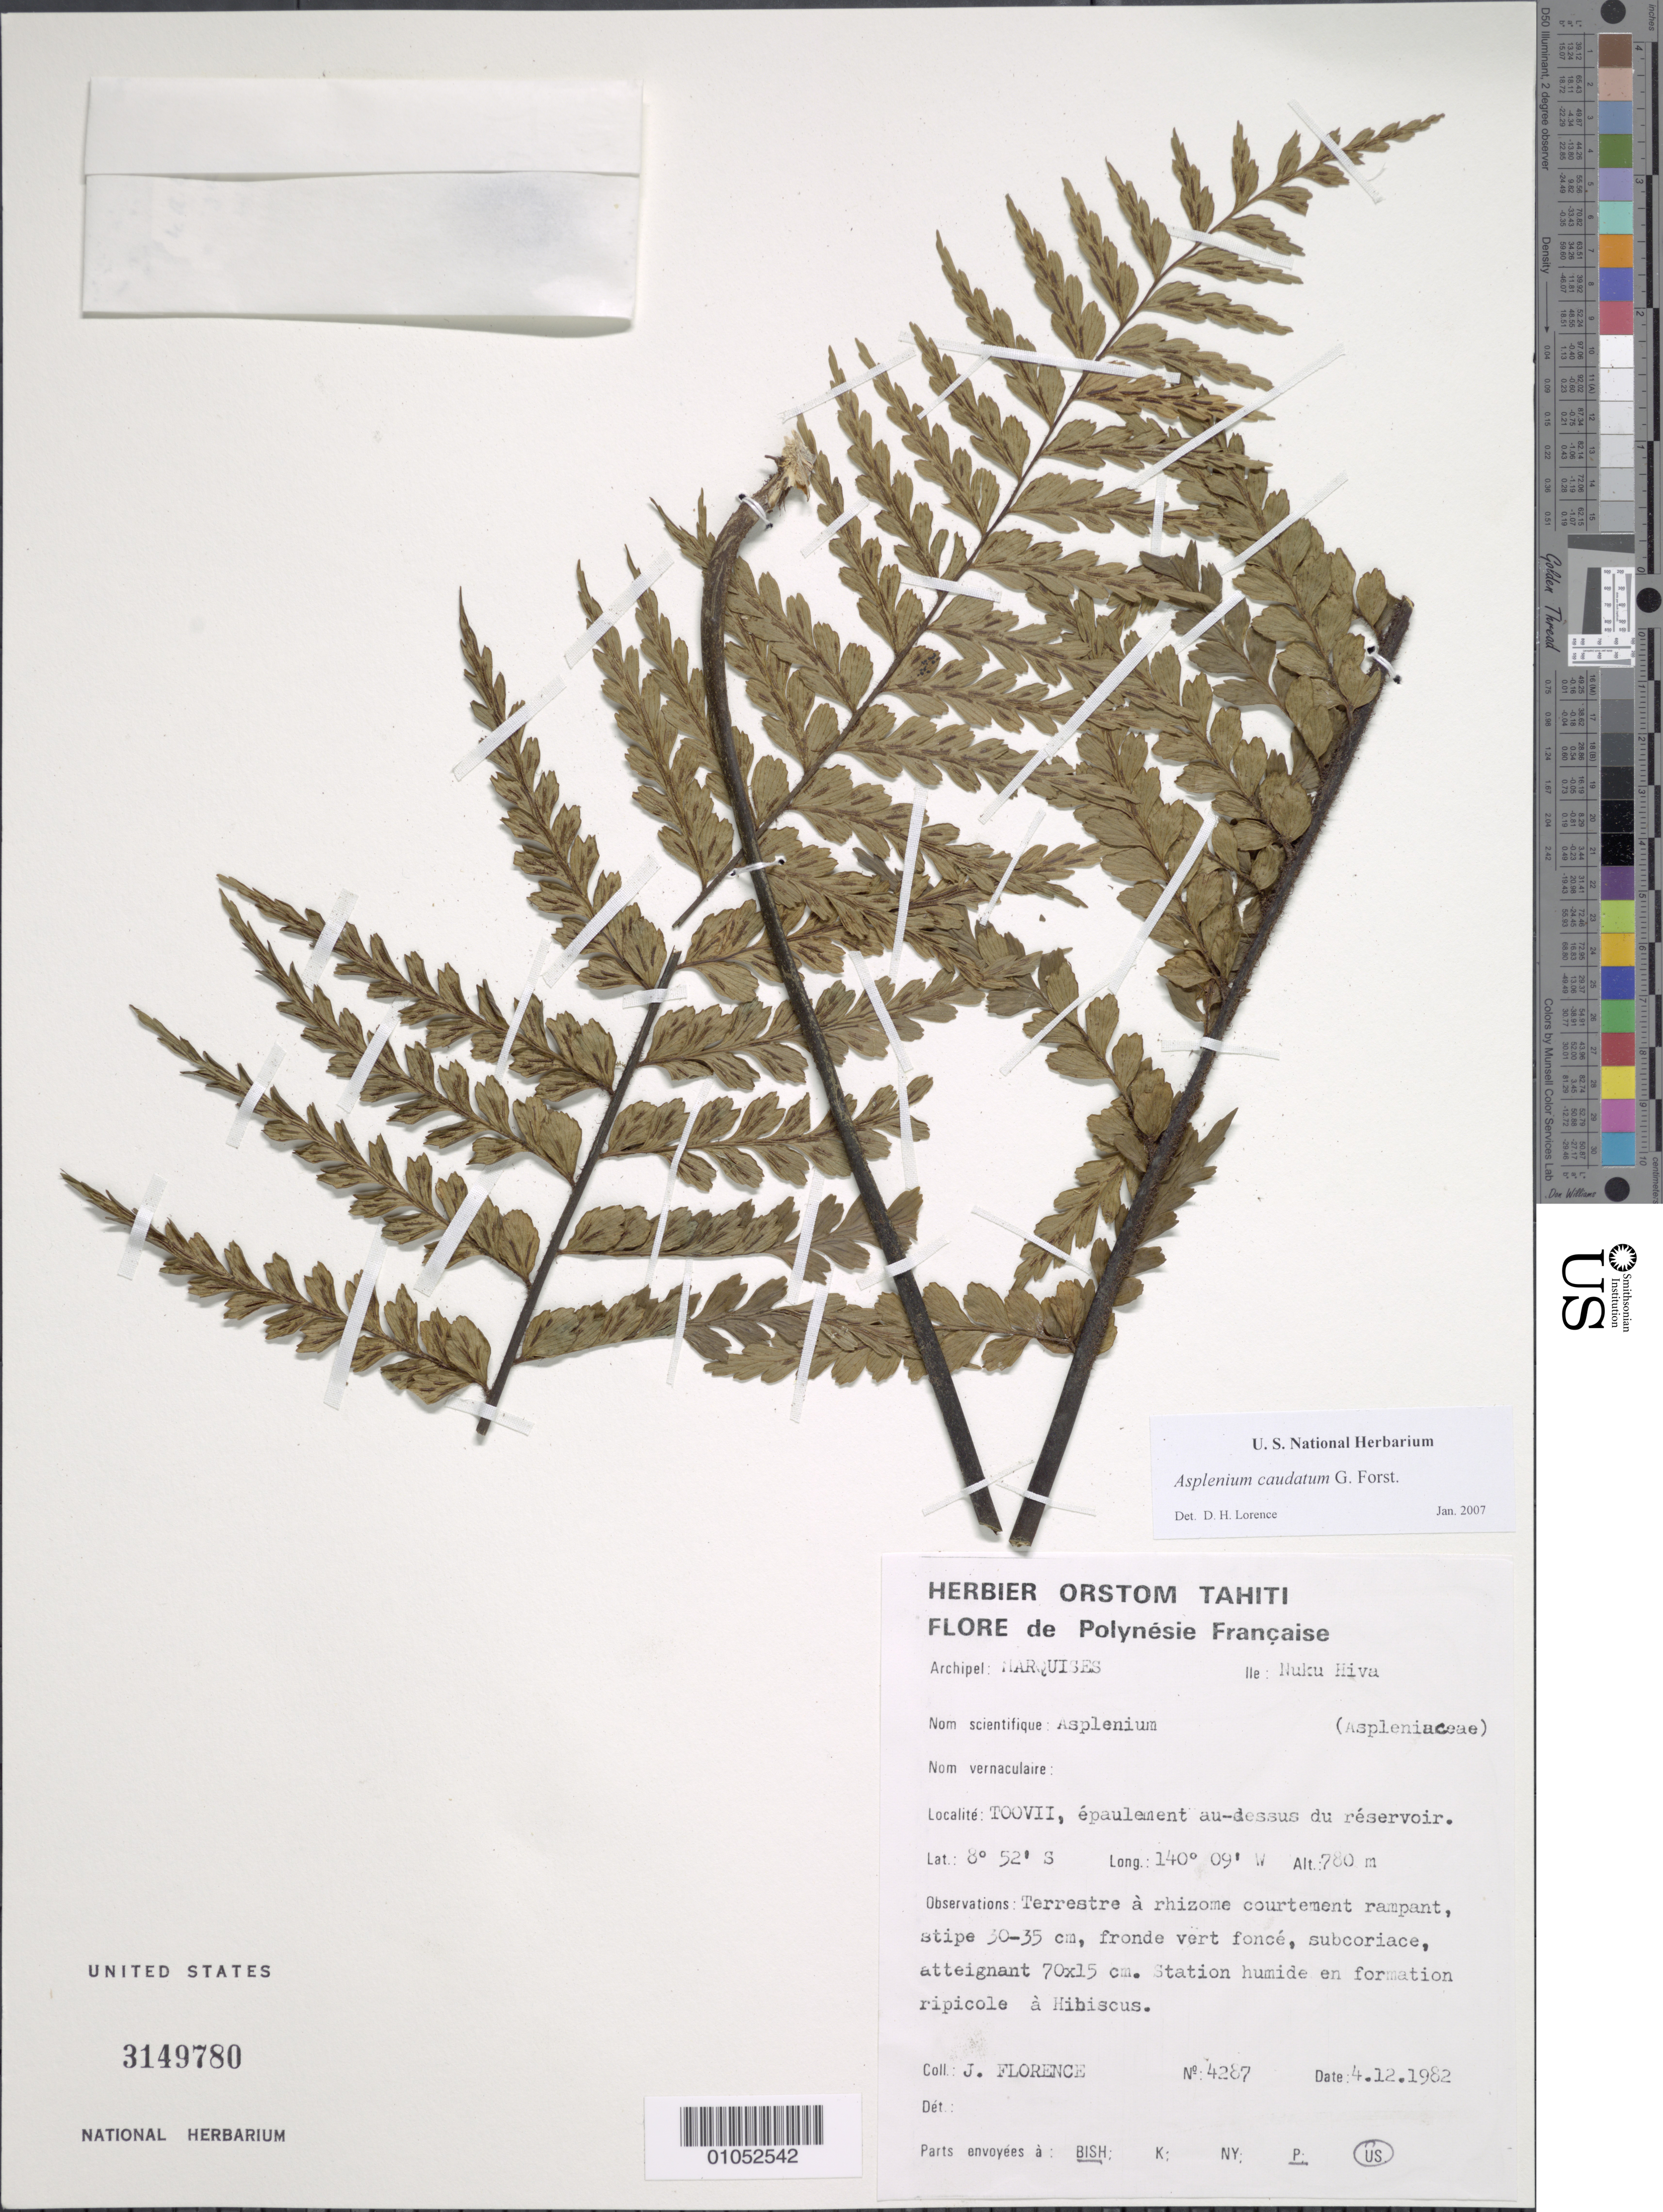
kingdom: Plantae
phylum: Tracheophyta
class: Polypodiopsida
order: Polypodiales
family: Aspleniaceae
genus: Asplenium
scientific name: Asplenium horridum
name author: Kaulf.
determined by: Wagner, W. L., (BOT), Smithsonian Institution - National Museum of Natural History (UNITED STATES)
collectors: J. Florence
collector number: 4287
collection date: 1982-12-04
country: French Polynesia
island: Nuku Hiva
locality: Toovii, épaulement au-dessus du réservoir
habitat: Station humide en formation ripicole à Hibiscus. 8 d 52 m S, 140 d 9 m W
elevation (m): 780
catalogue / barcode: US 3149780